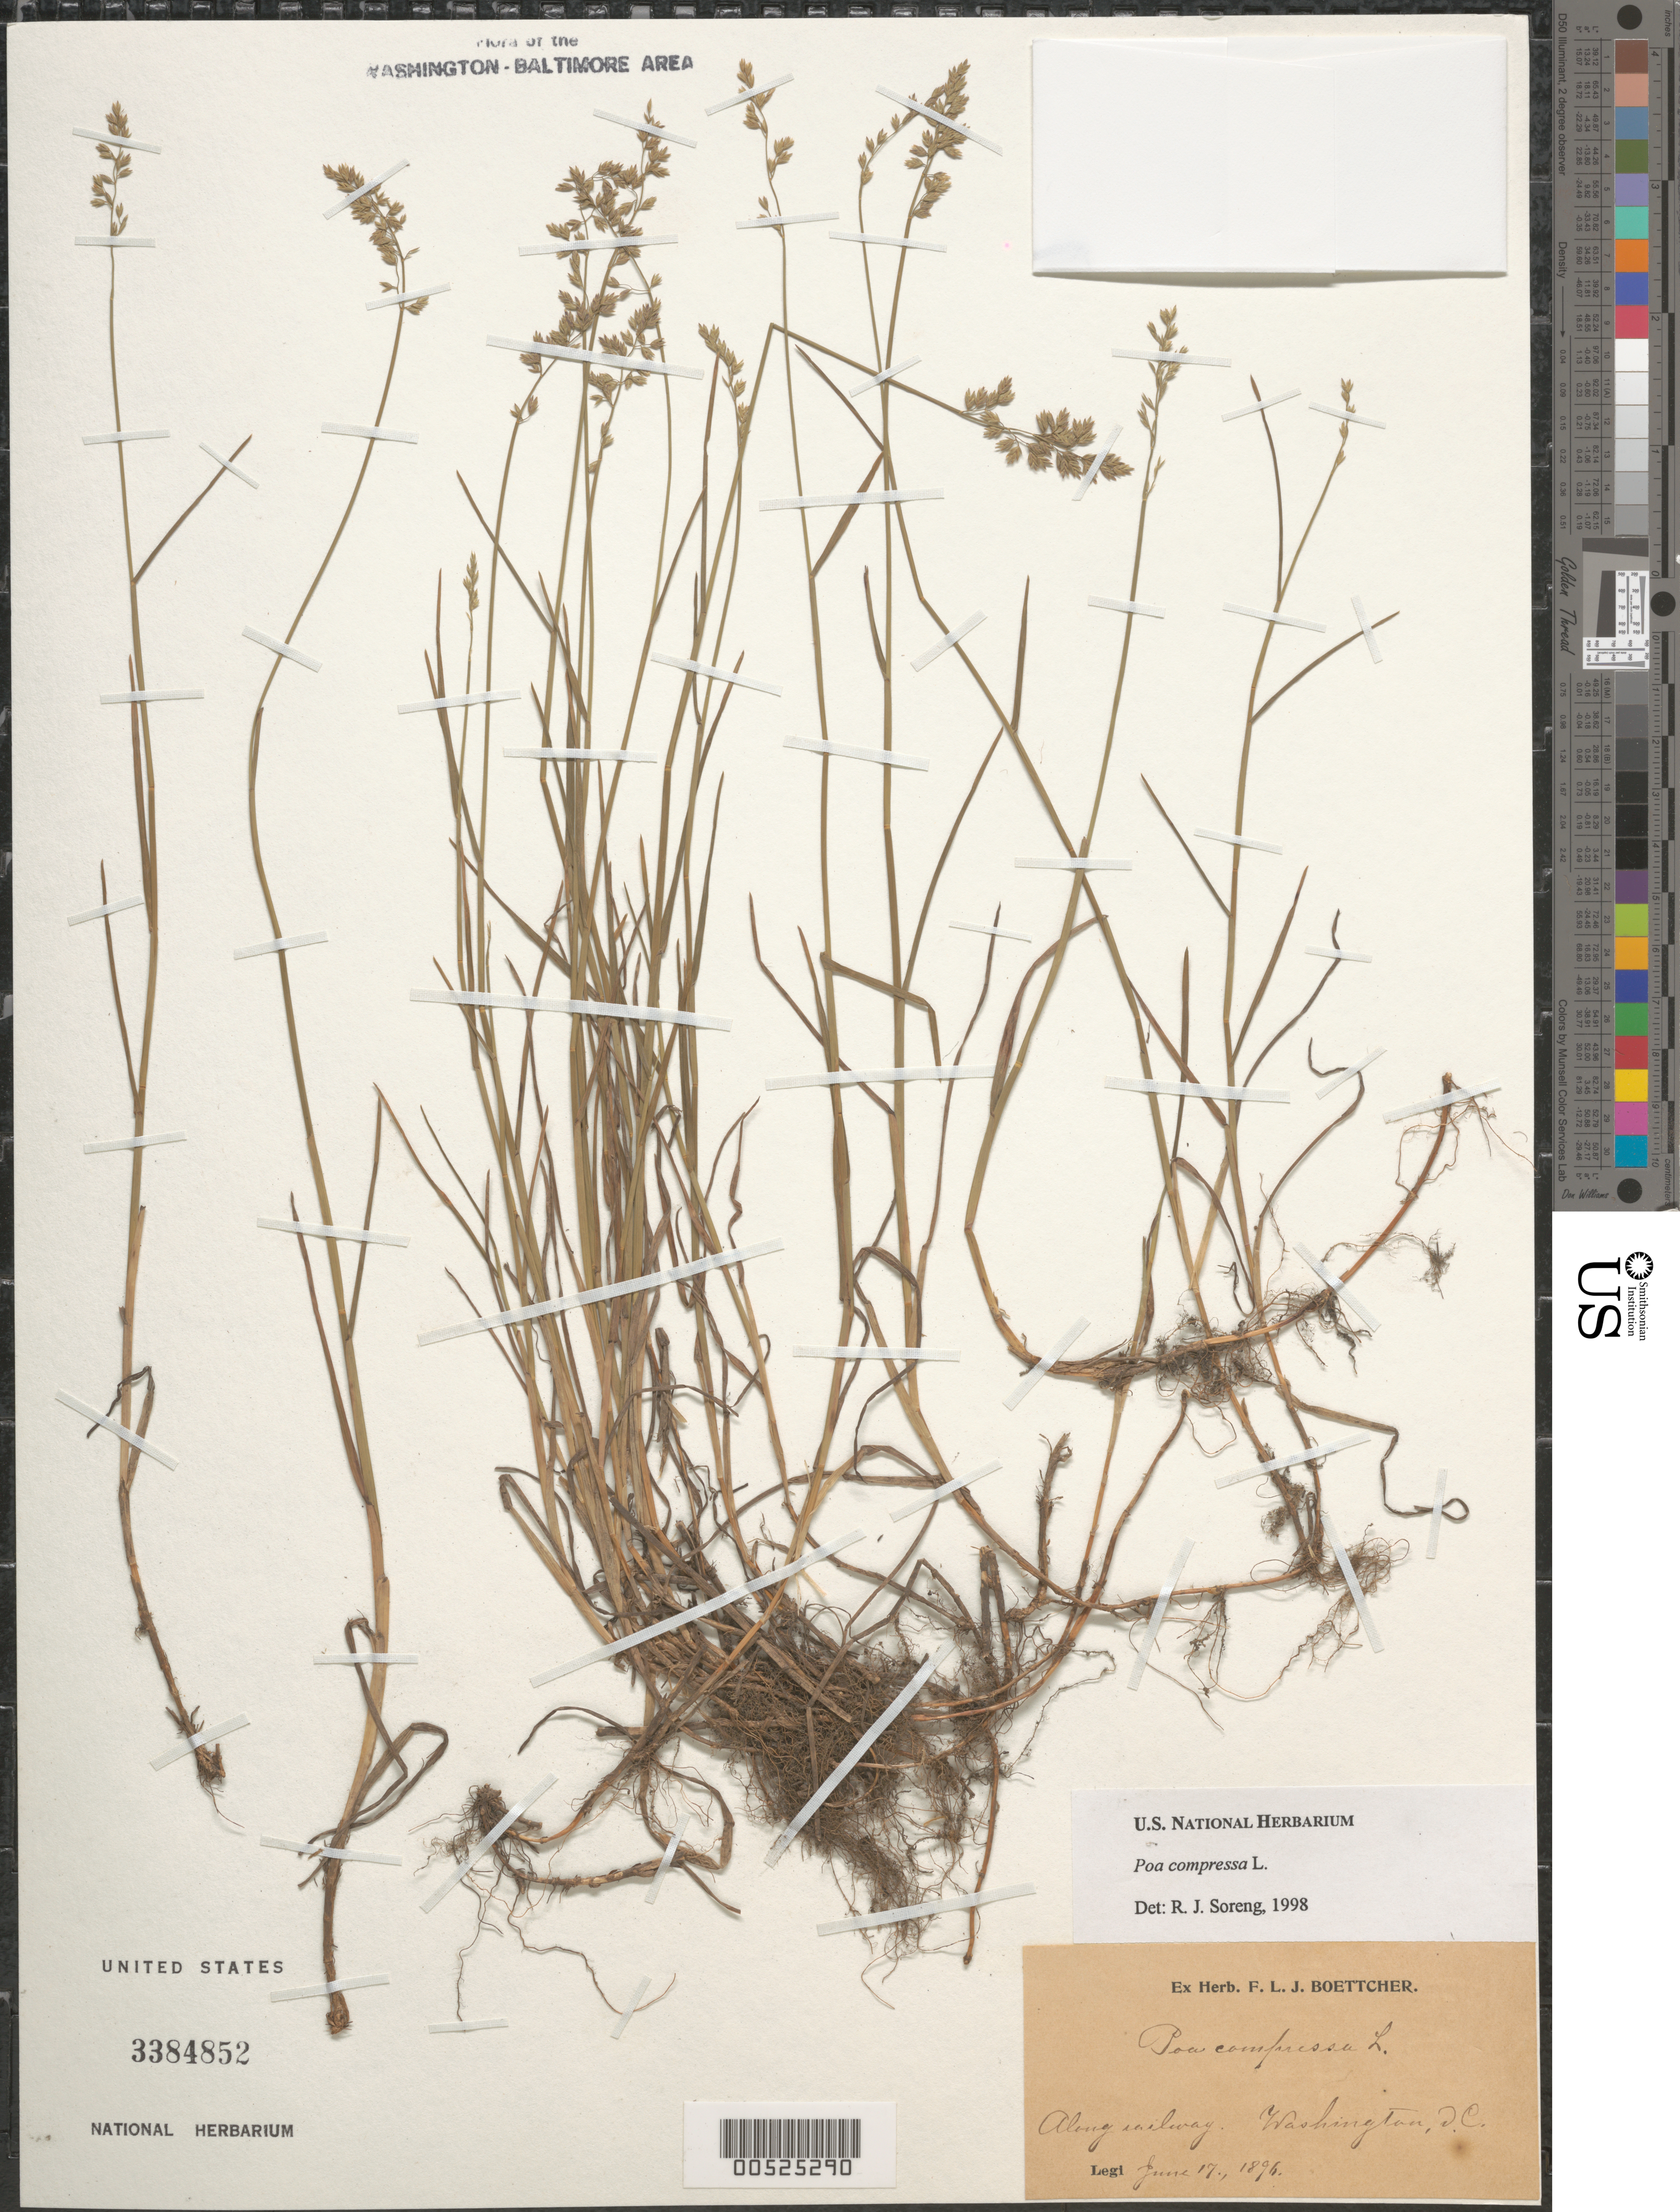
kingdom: Plantae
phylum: Tracheophyta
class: Liliopsida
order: Poales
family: Poaceae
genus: Poa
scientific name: Poa compressa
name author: L.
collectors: F. Boettcher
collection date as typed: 17 Jun 1896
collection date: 1896-06-17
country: United States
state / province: District of Columbia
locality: Washington, DC, along railway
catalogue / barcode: US 3384852